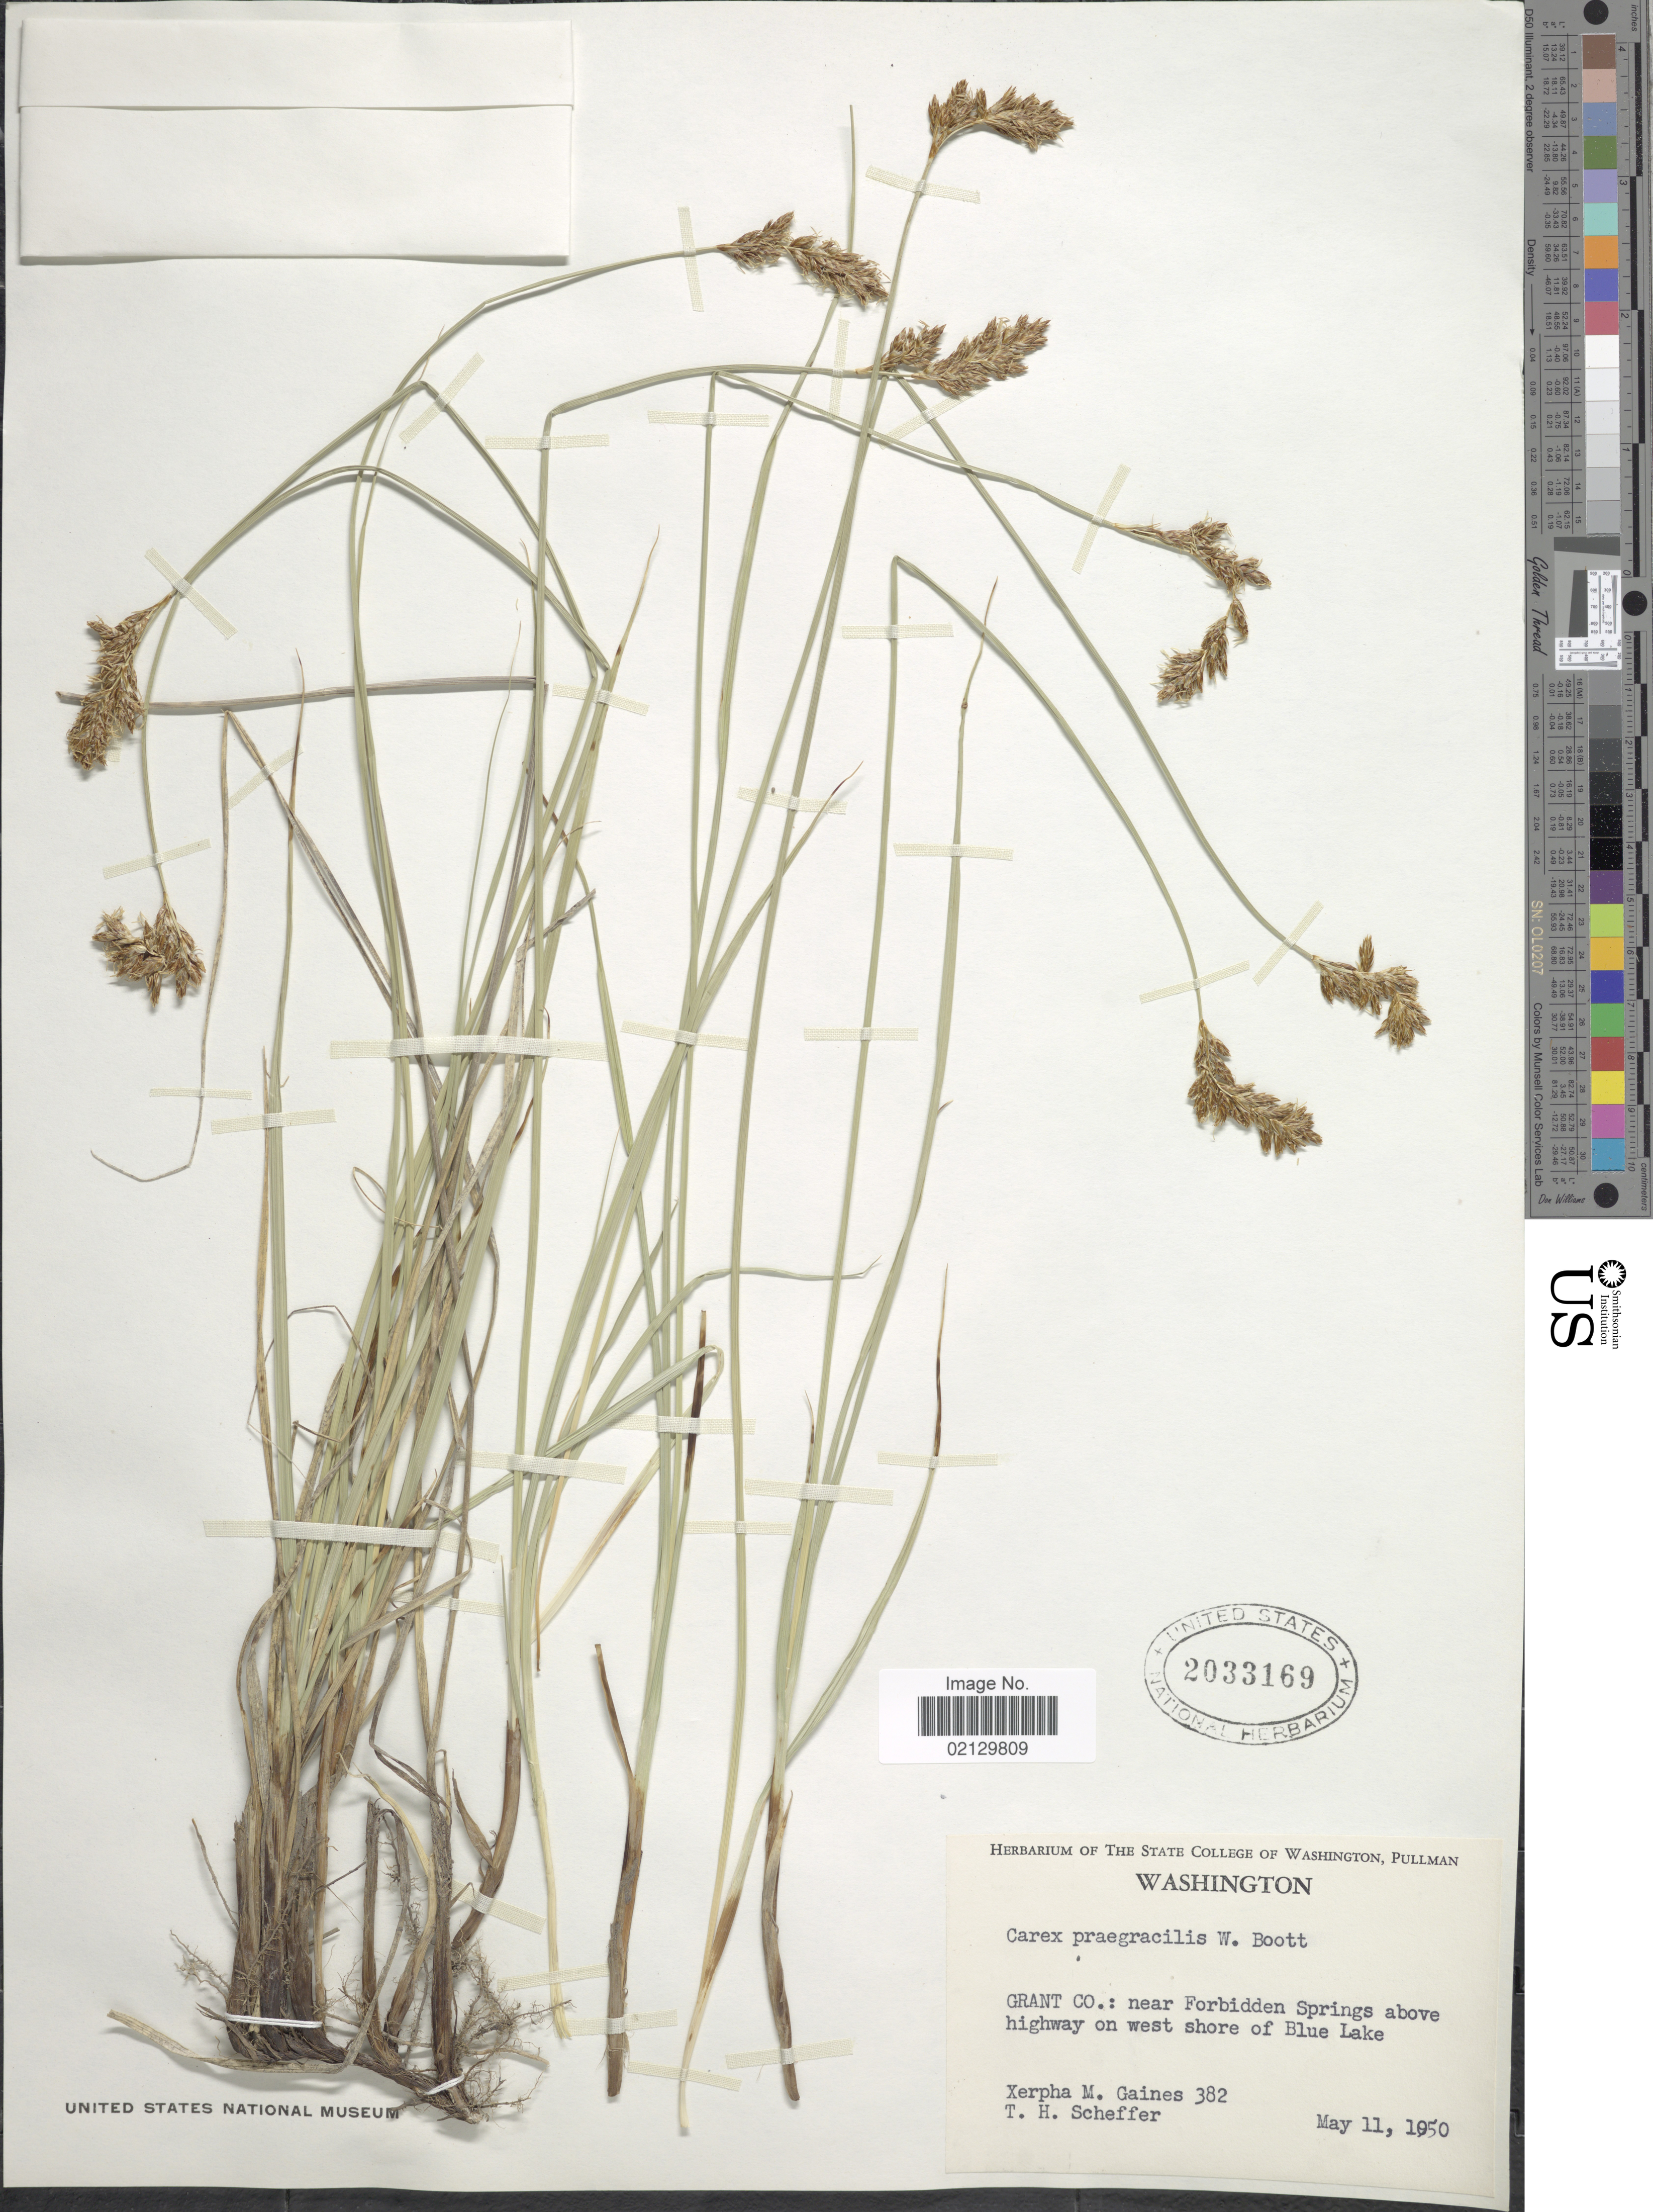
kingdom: Plantae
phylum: Tracheophyta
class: Liliopsida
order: Poales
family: Cyperaceae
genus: Carex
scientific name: Carex praegracilis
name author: W. Boott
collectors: X. Gaines & T. Scheffer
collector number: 382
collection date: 1950-08-11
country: United States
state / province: Washington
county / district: Grant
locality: Washington, Grant Co.: Near Forbidden Springs above highway on west shore of Blue Lake.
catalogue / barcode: US 2033169